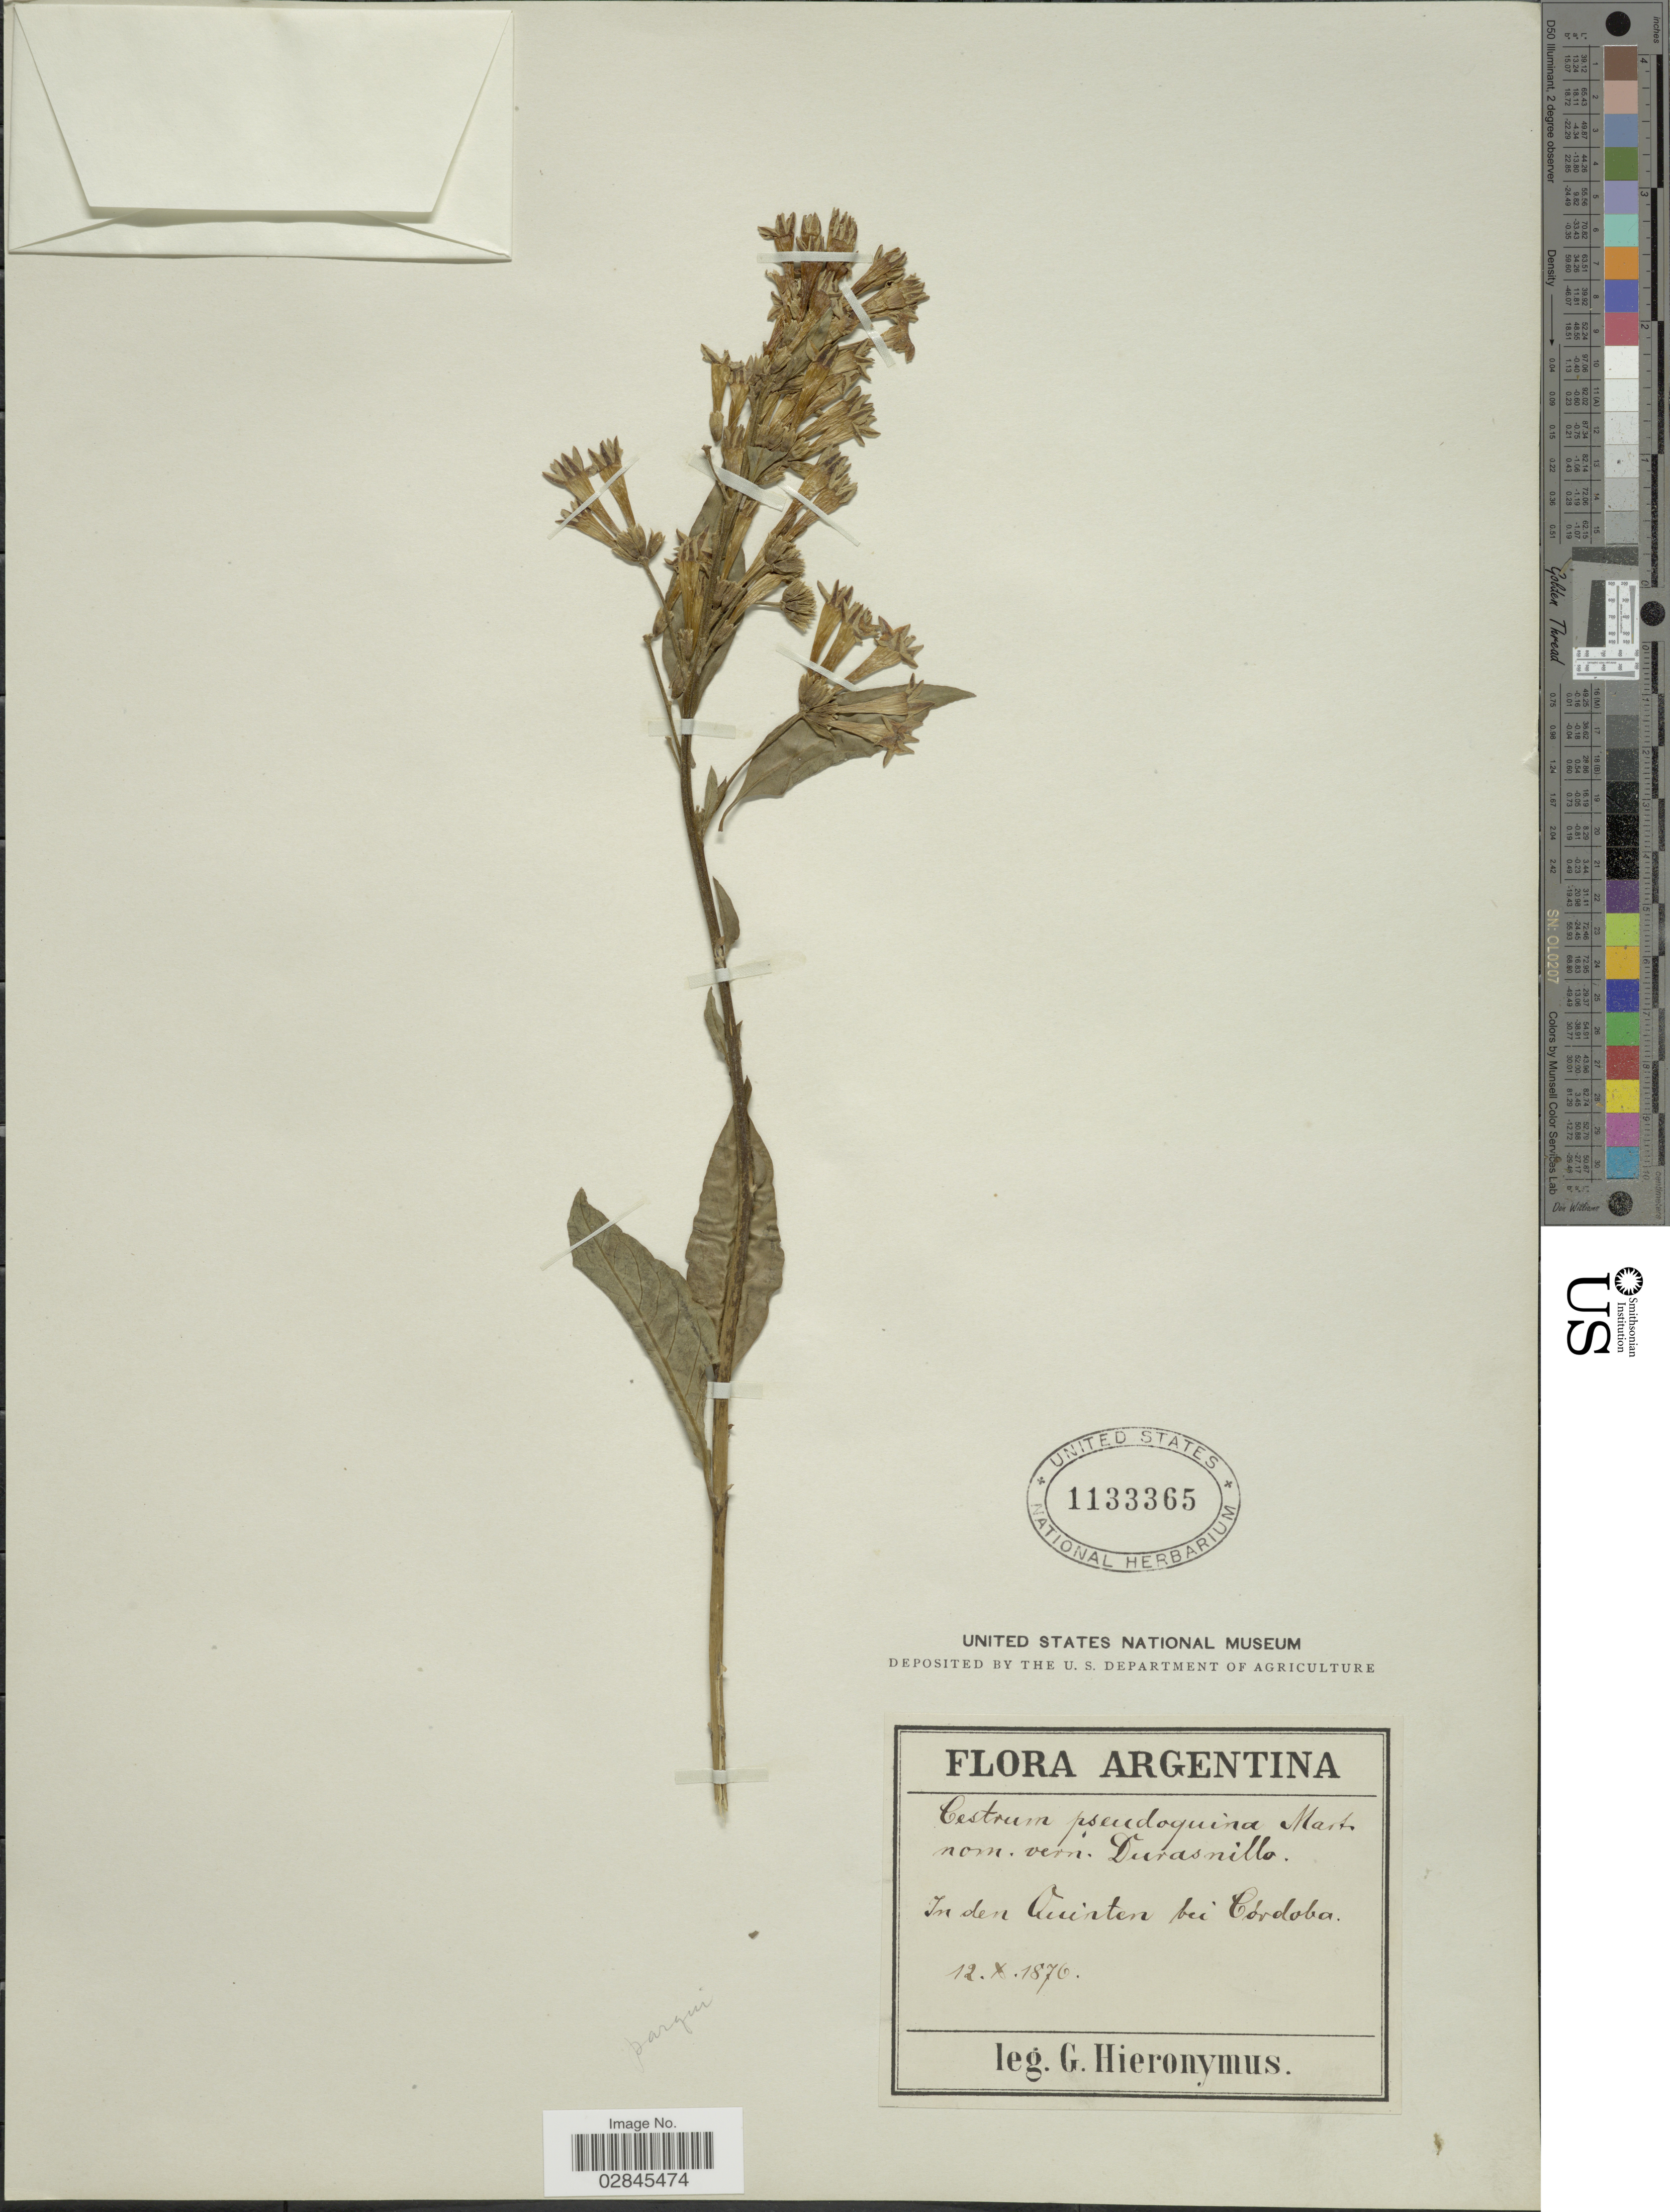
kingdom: Plantae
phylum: Tracheophyta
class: Magnoliopsida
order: Solanales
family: Solanaceae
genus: Cestrum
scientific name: Cestrum parqui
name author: L'Hér.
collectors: G. H. Hieronymus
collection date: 1876-10-12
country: Argentina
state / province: Cordoba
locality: In den Quinten bei Córdoba.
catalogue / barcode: US 1133365